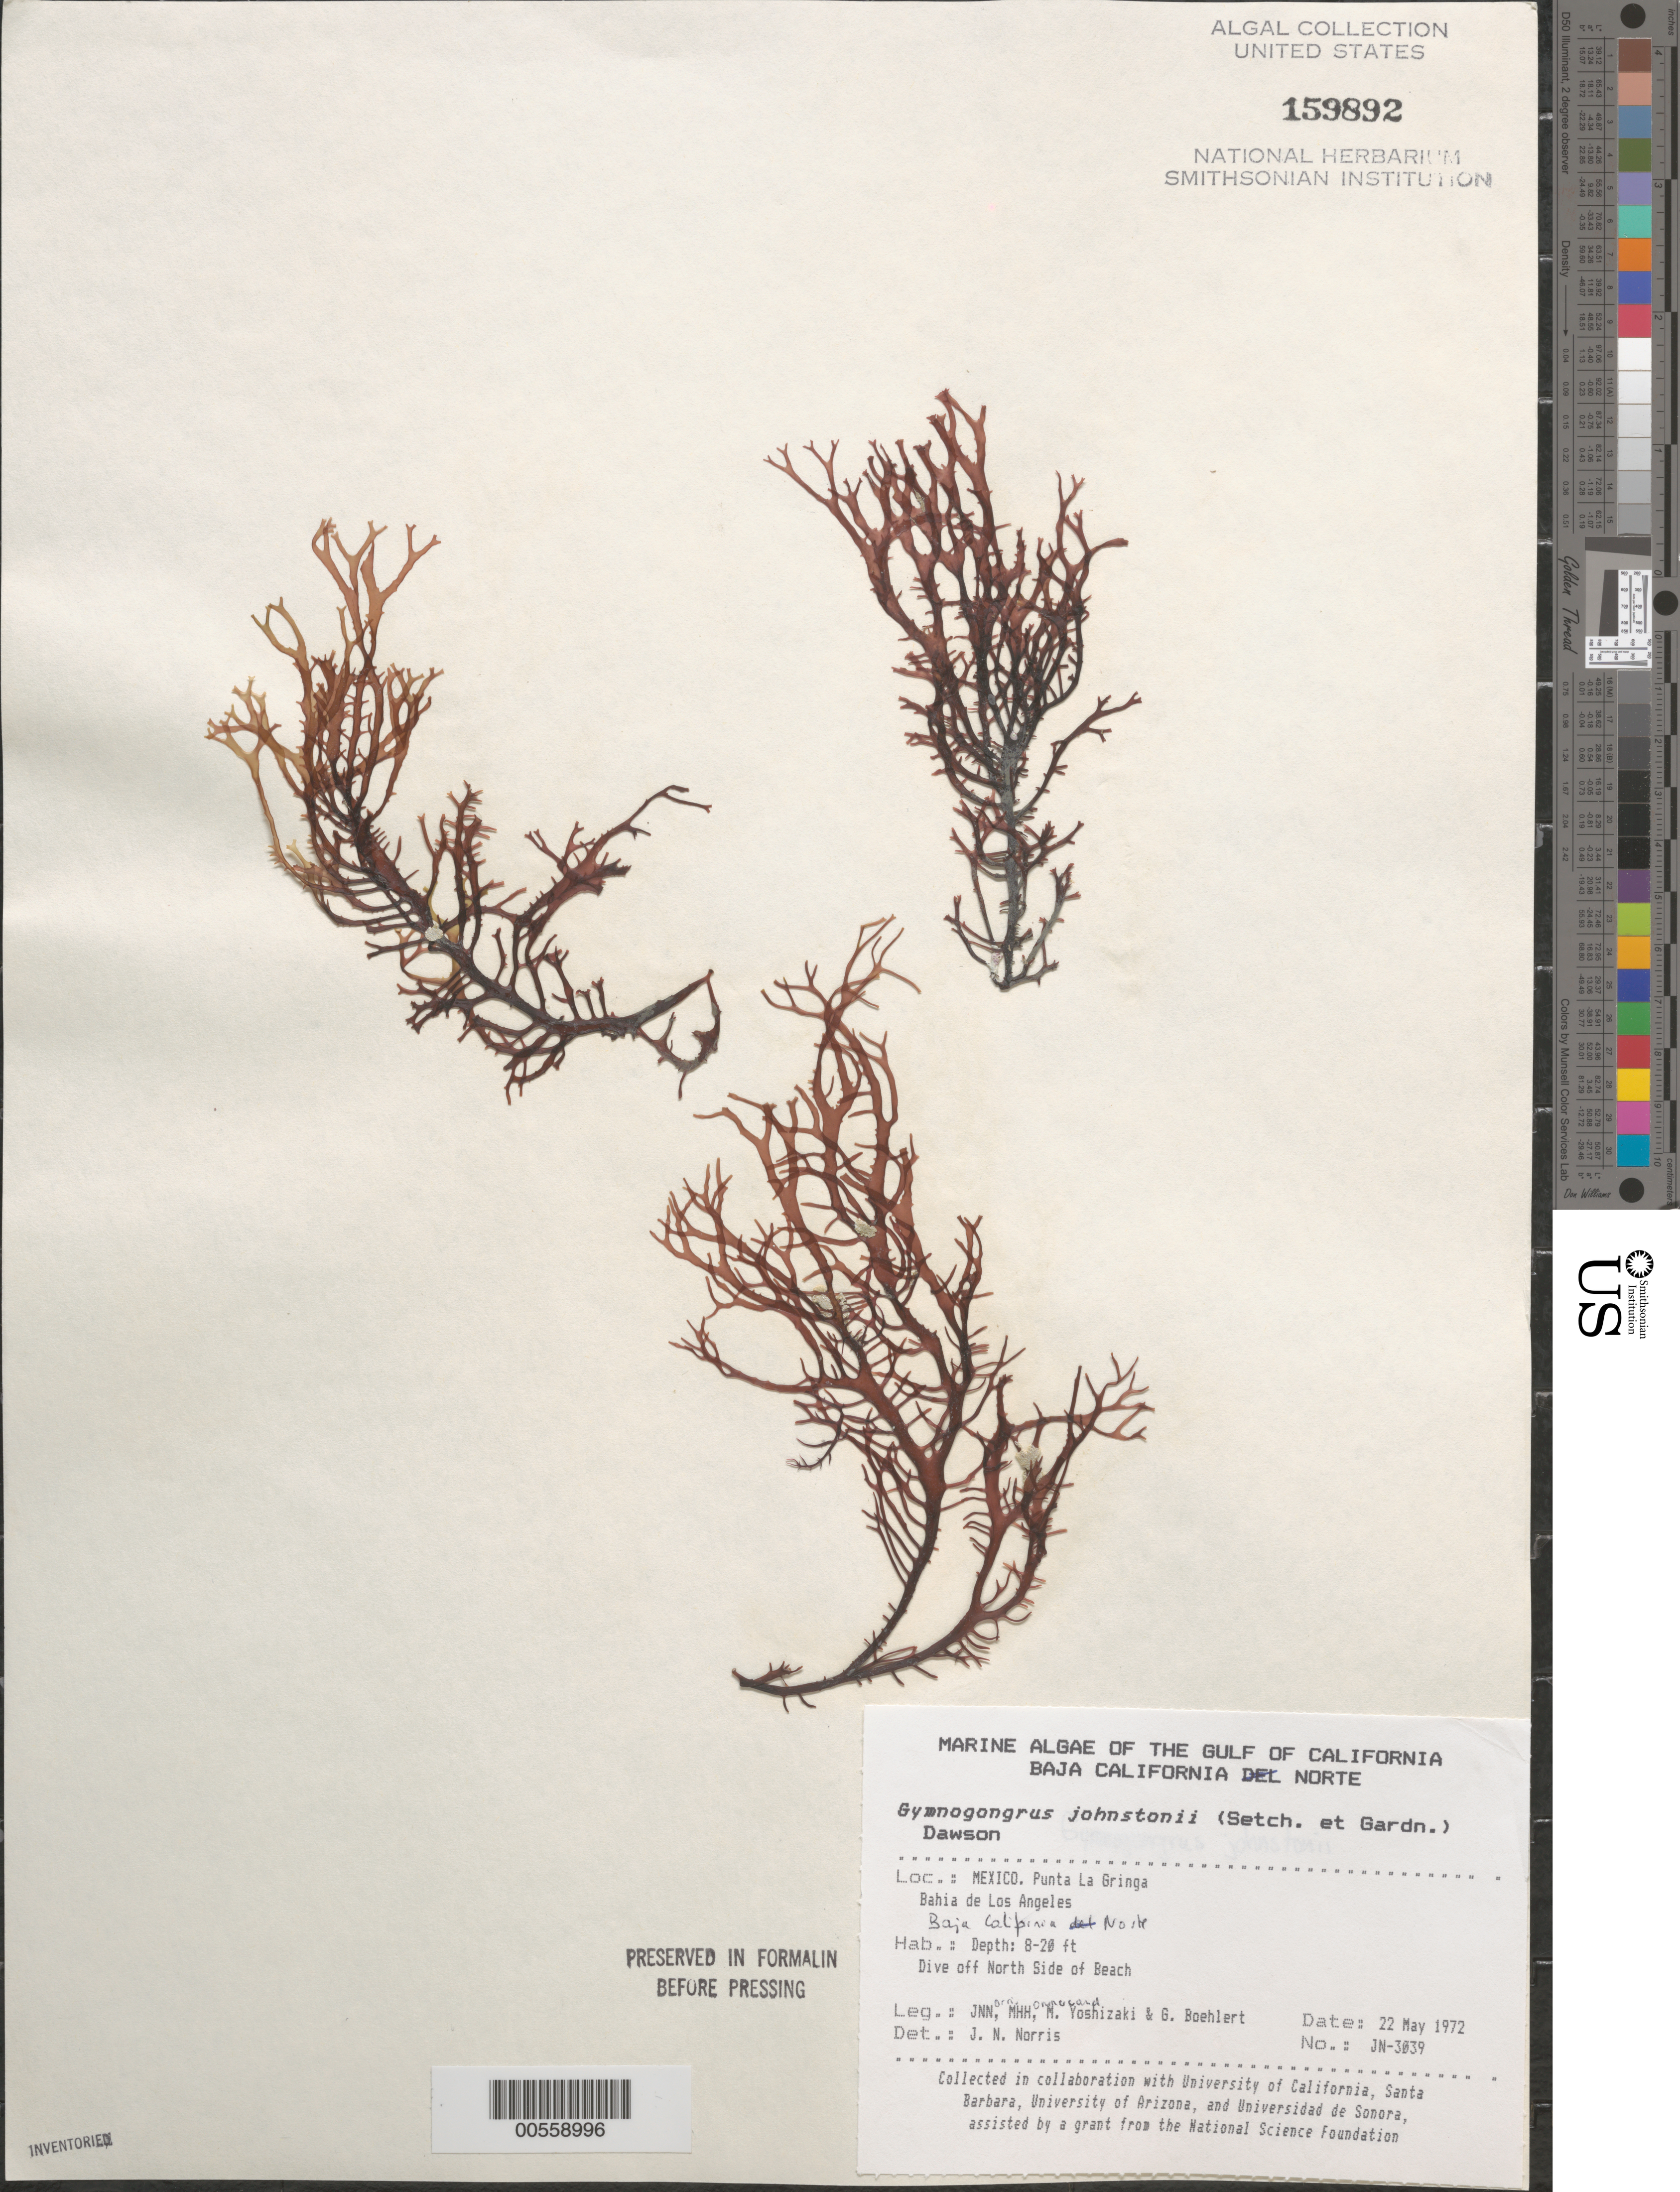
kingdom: Plantae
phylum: Rhodophyta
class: Florideophyceae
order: Gigartinales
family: Phyllophoraceae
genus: Gymnogongrus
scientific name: Gymnogongrus johnstonii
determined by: Norris, James N.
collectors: J. N. Norris, M. H. Hommersand, M. Yoshizaki & G. Boehlert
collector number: JN-3039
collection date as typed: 22 May 1972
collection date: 1972-05-22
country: Mexico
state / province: Baja California Norte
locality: Punta La Gringa, Bahia de los Angeles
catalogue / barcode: US 159892